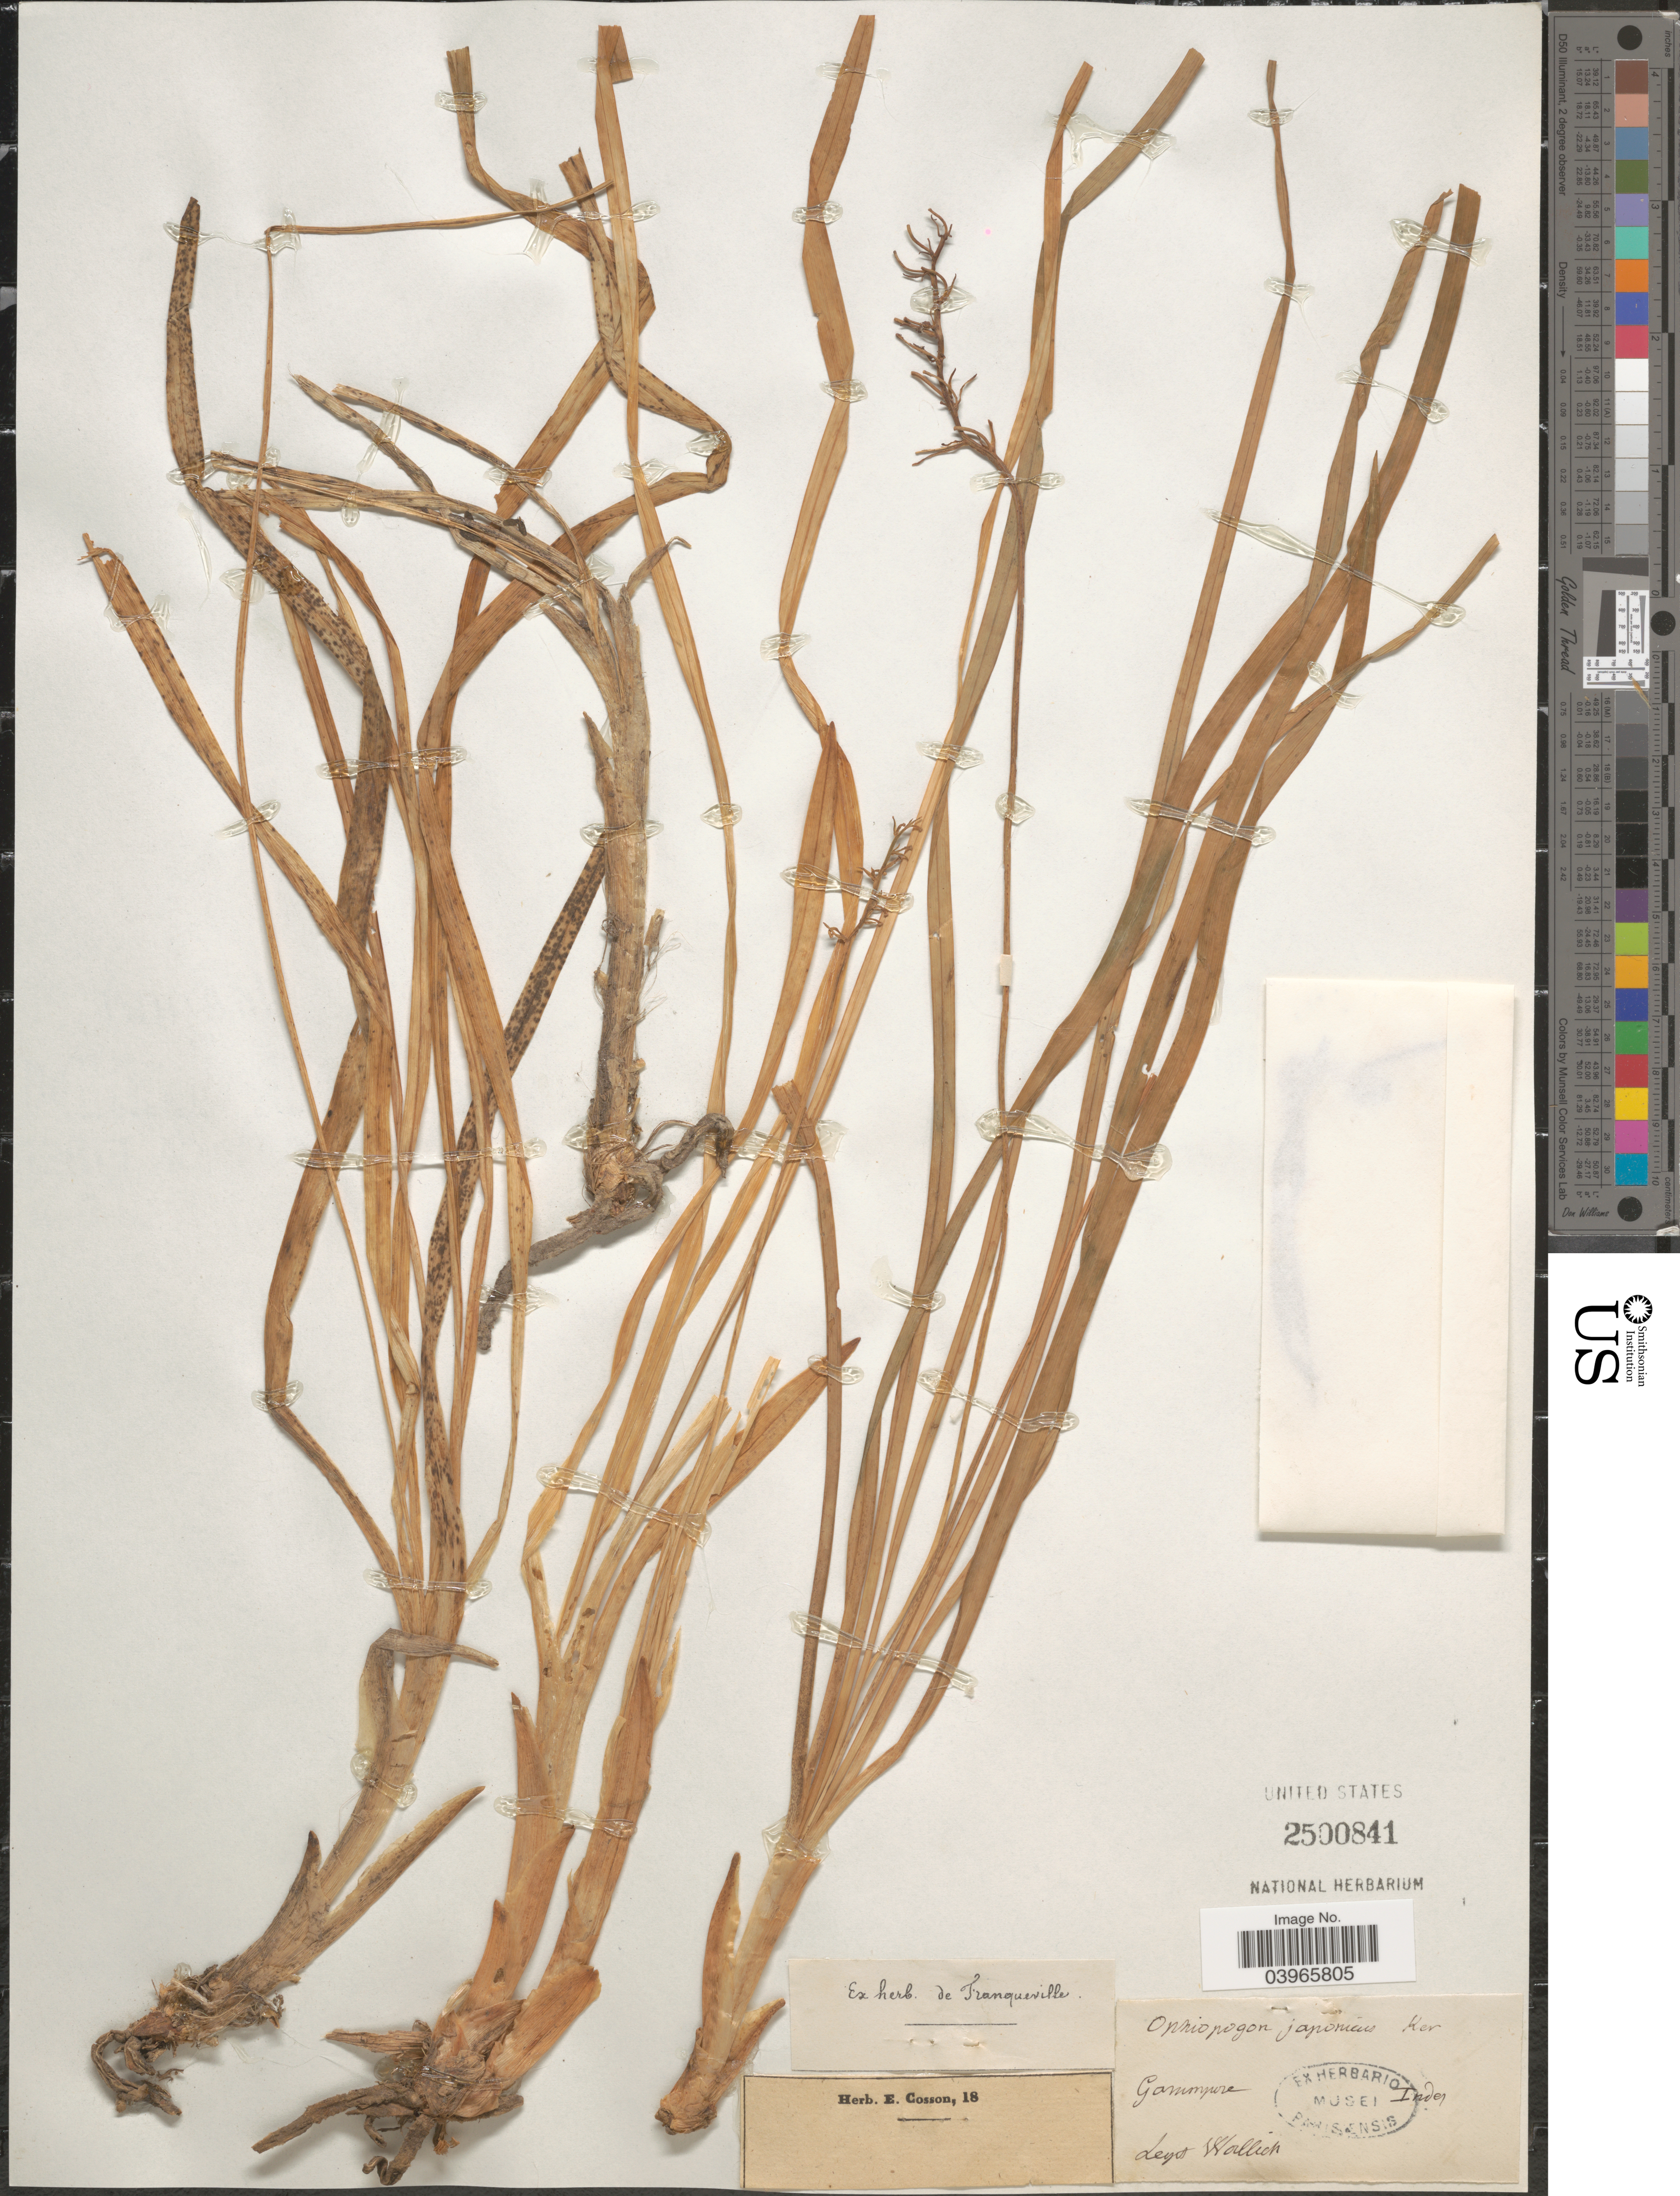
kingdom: Plantae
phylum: Tracheophyta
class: Liliopsida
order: Asparagales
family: Asparagaceae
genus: Ophiopogon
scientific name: Ophiopogon japonicus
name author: (L. f.) Ker Gawl.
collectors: -- Wallich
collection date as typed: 18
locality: Gamonpore Indes. [interpreted]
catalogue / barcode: US 2500841